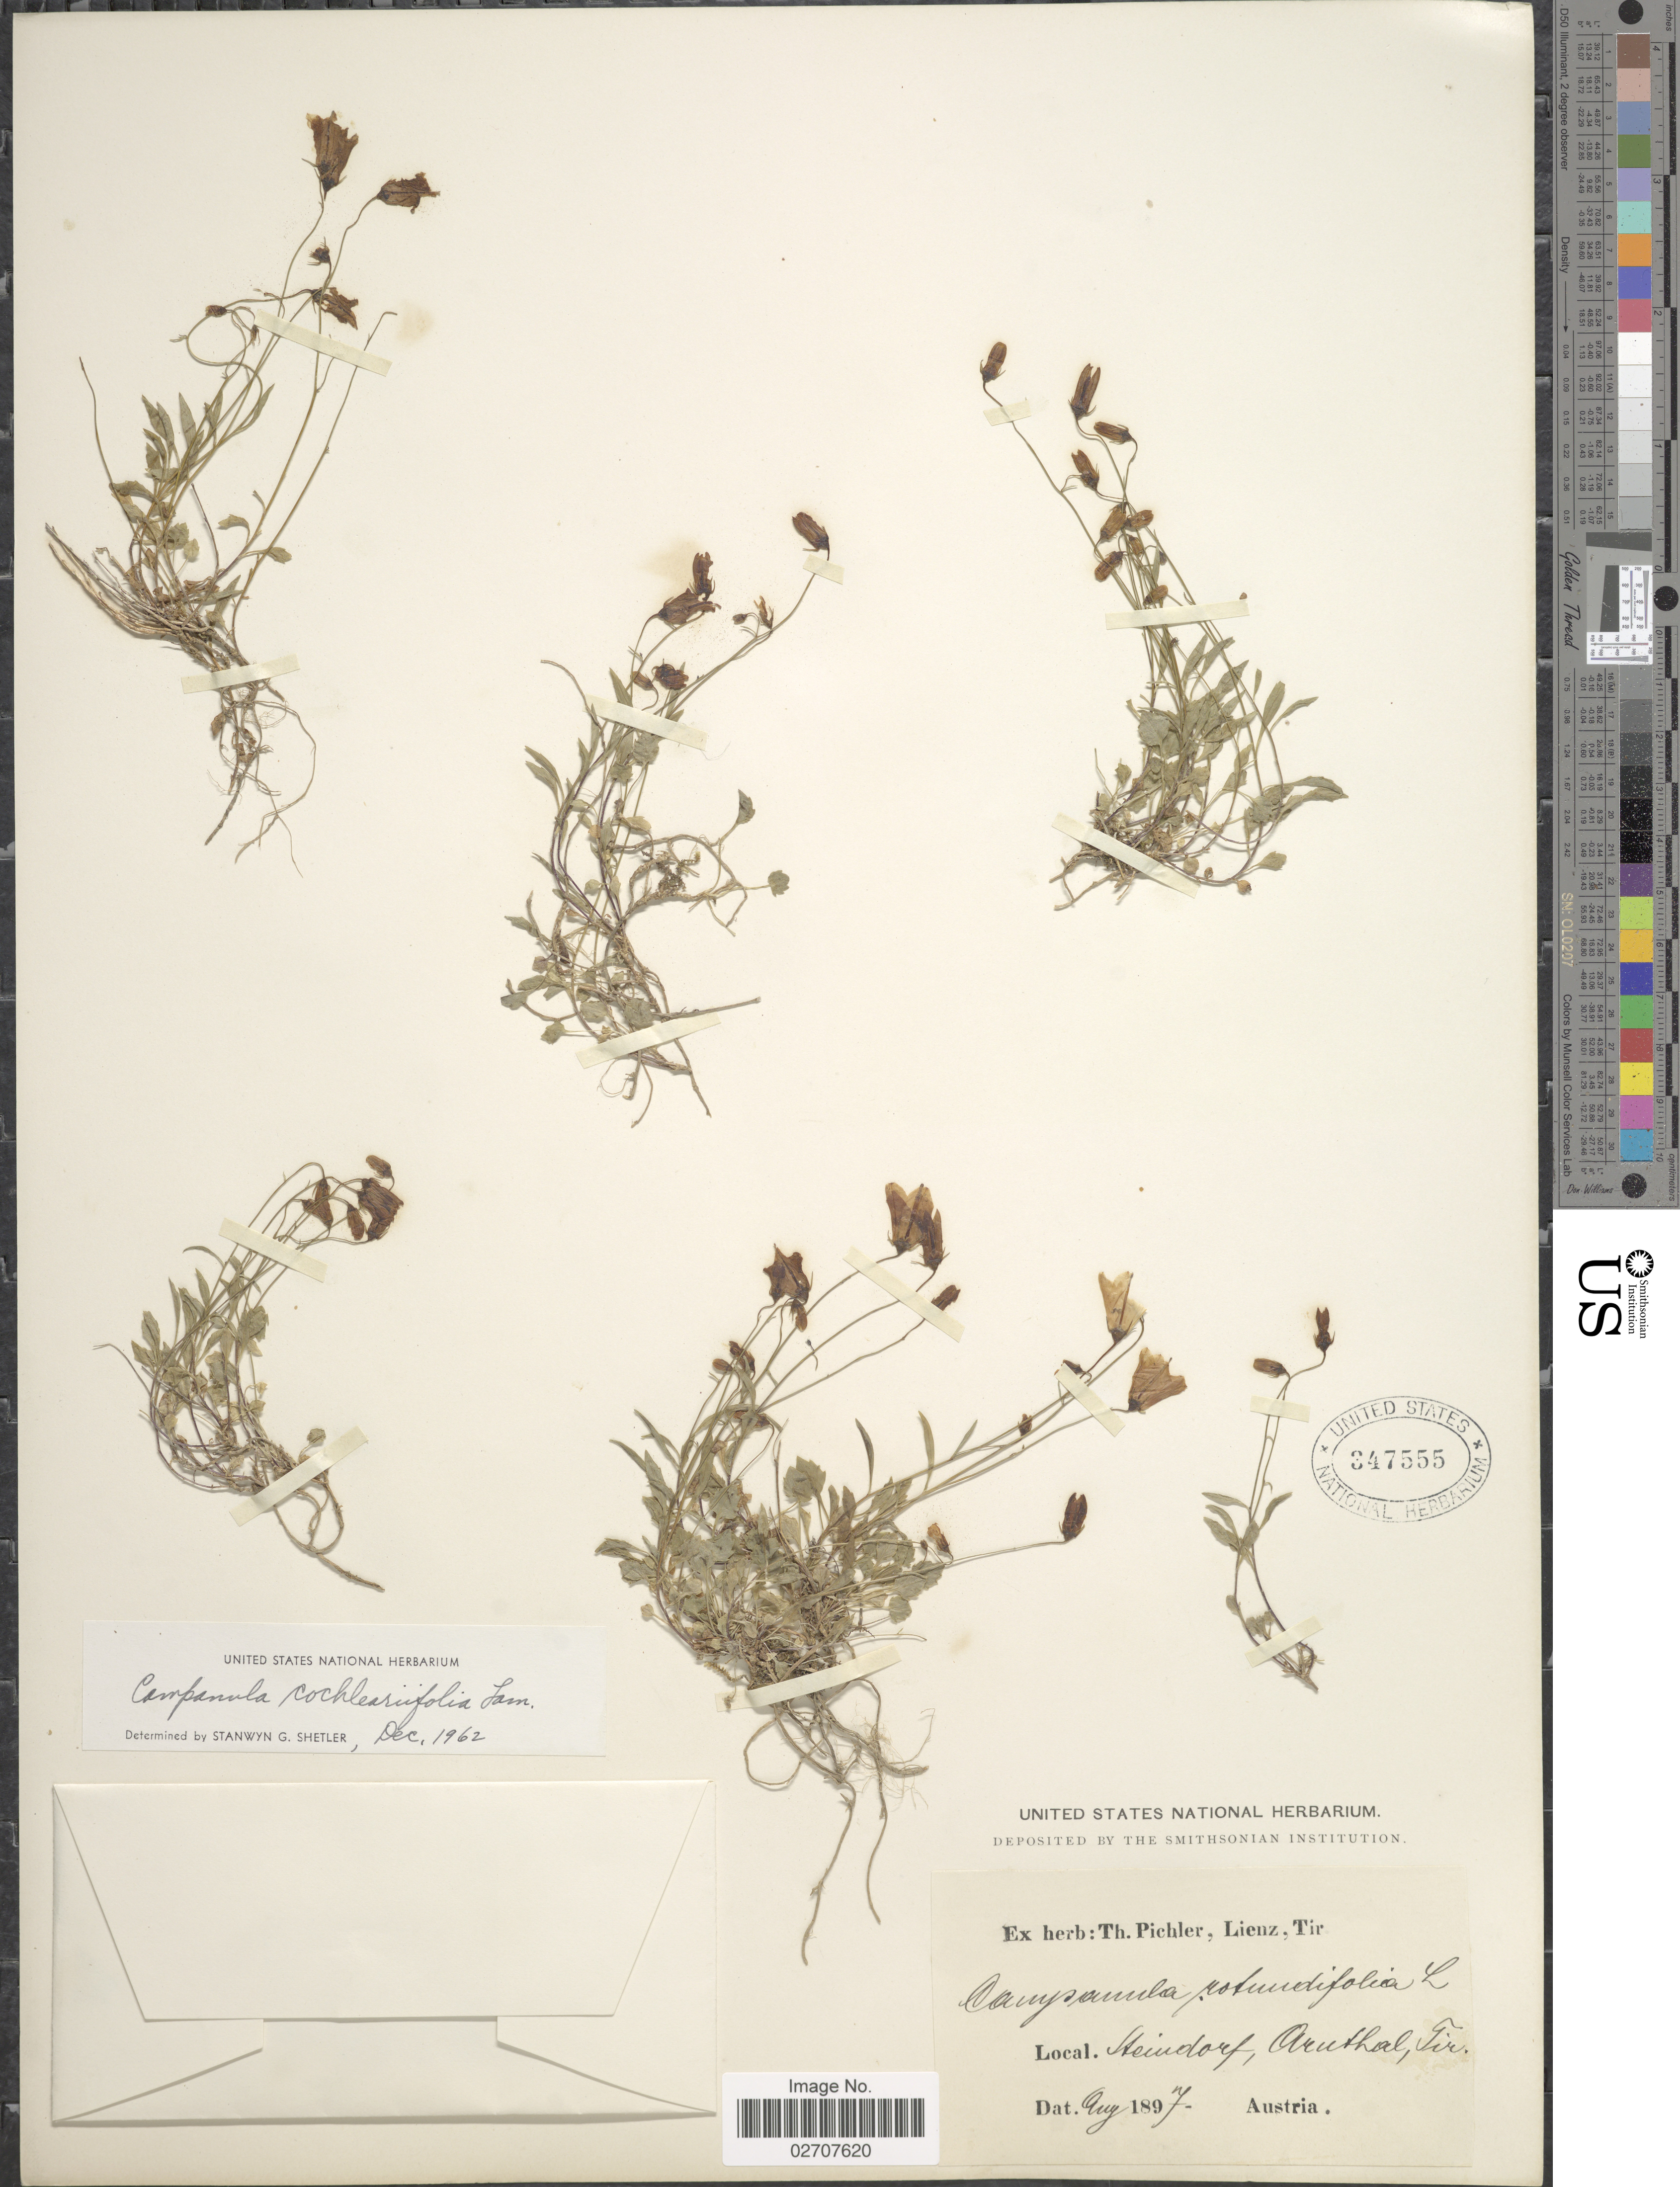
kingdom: Plantae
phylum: Tracheophyta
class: Magnoliopsida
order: Asterales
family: Campanulaceae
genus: Campanula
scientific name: Campanula cochleariifolia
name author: Lam.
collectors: ex herb. T. Pichler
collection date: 1897-08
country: Austria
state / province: Tirol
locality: Steindorf, Oruthal [interpreted]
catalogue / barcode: US 347555